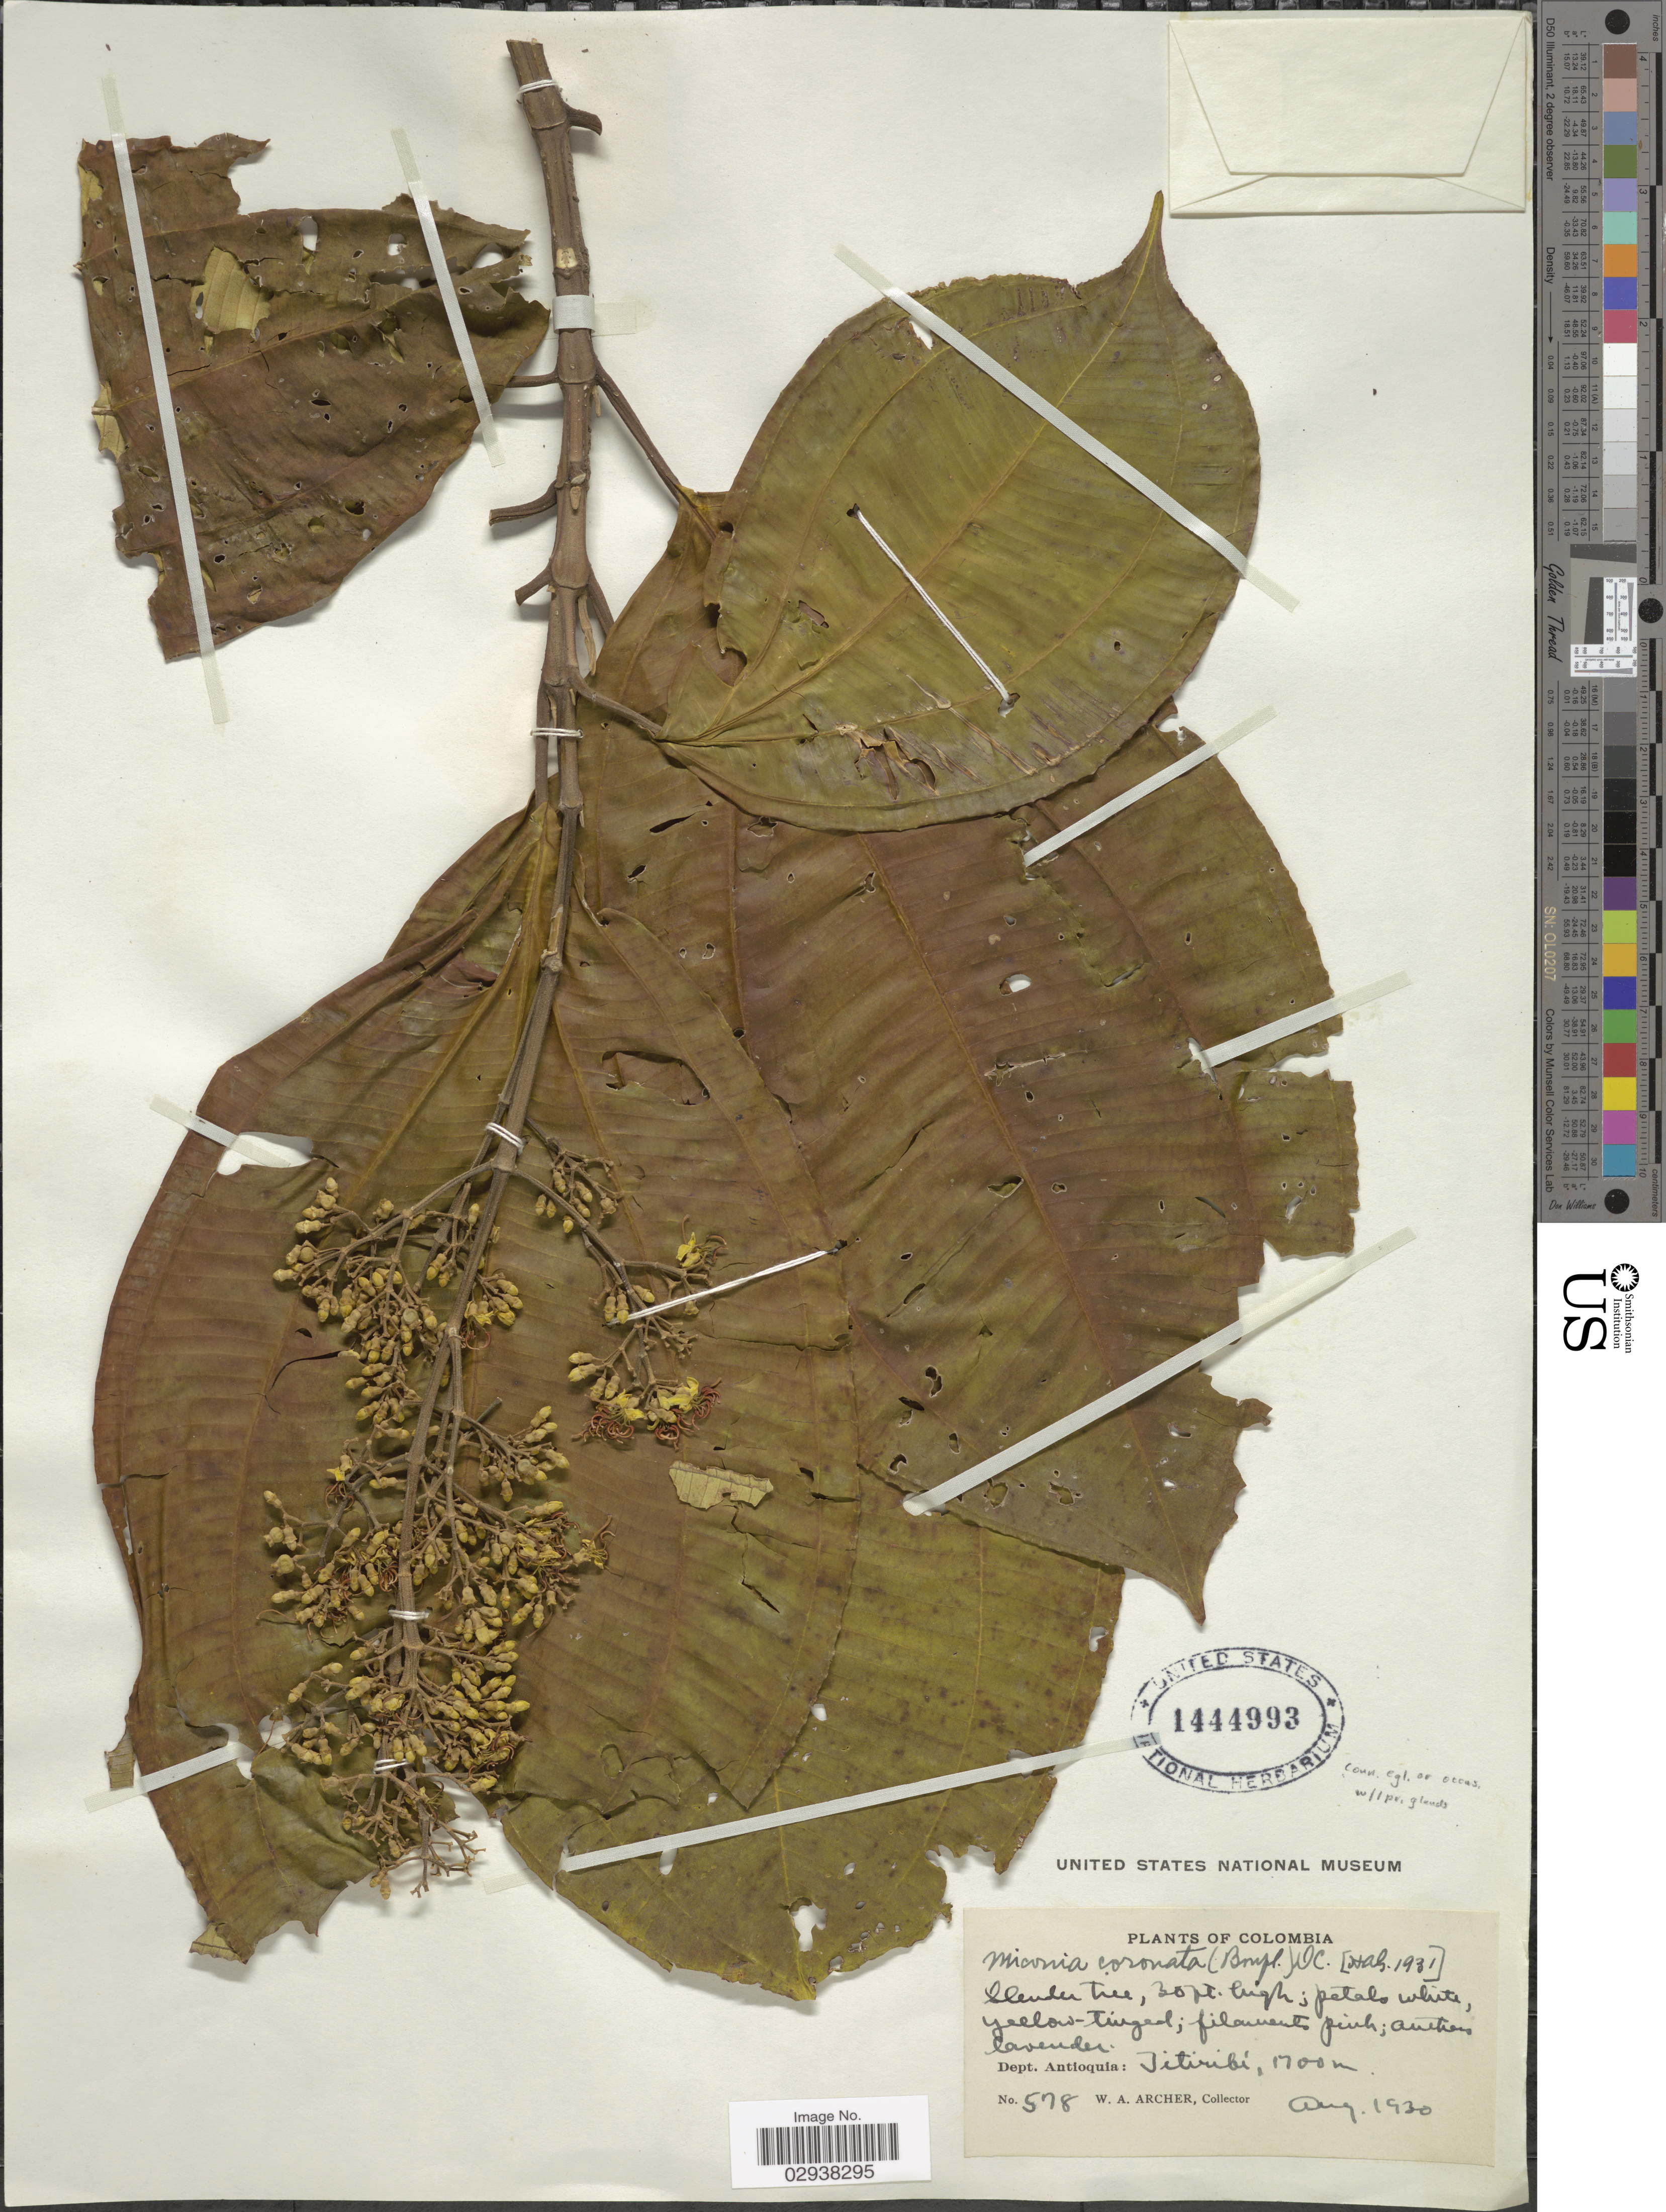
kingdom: Plantae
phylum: Tracheophyta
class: Magnoliopsida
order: Myrtales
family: Melastomataceae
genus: Miconia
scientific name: Miconia coronata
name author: (Bonpl.) DC.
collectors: W. Archer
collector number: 578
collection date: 1930-08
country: Colombia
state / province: Antioquia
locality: Dept. Antioquia: Titiribí.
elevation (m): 1700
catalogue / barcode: US 1444993